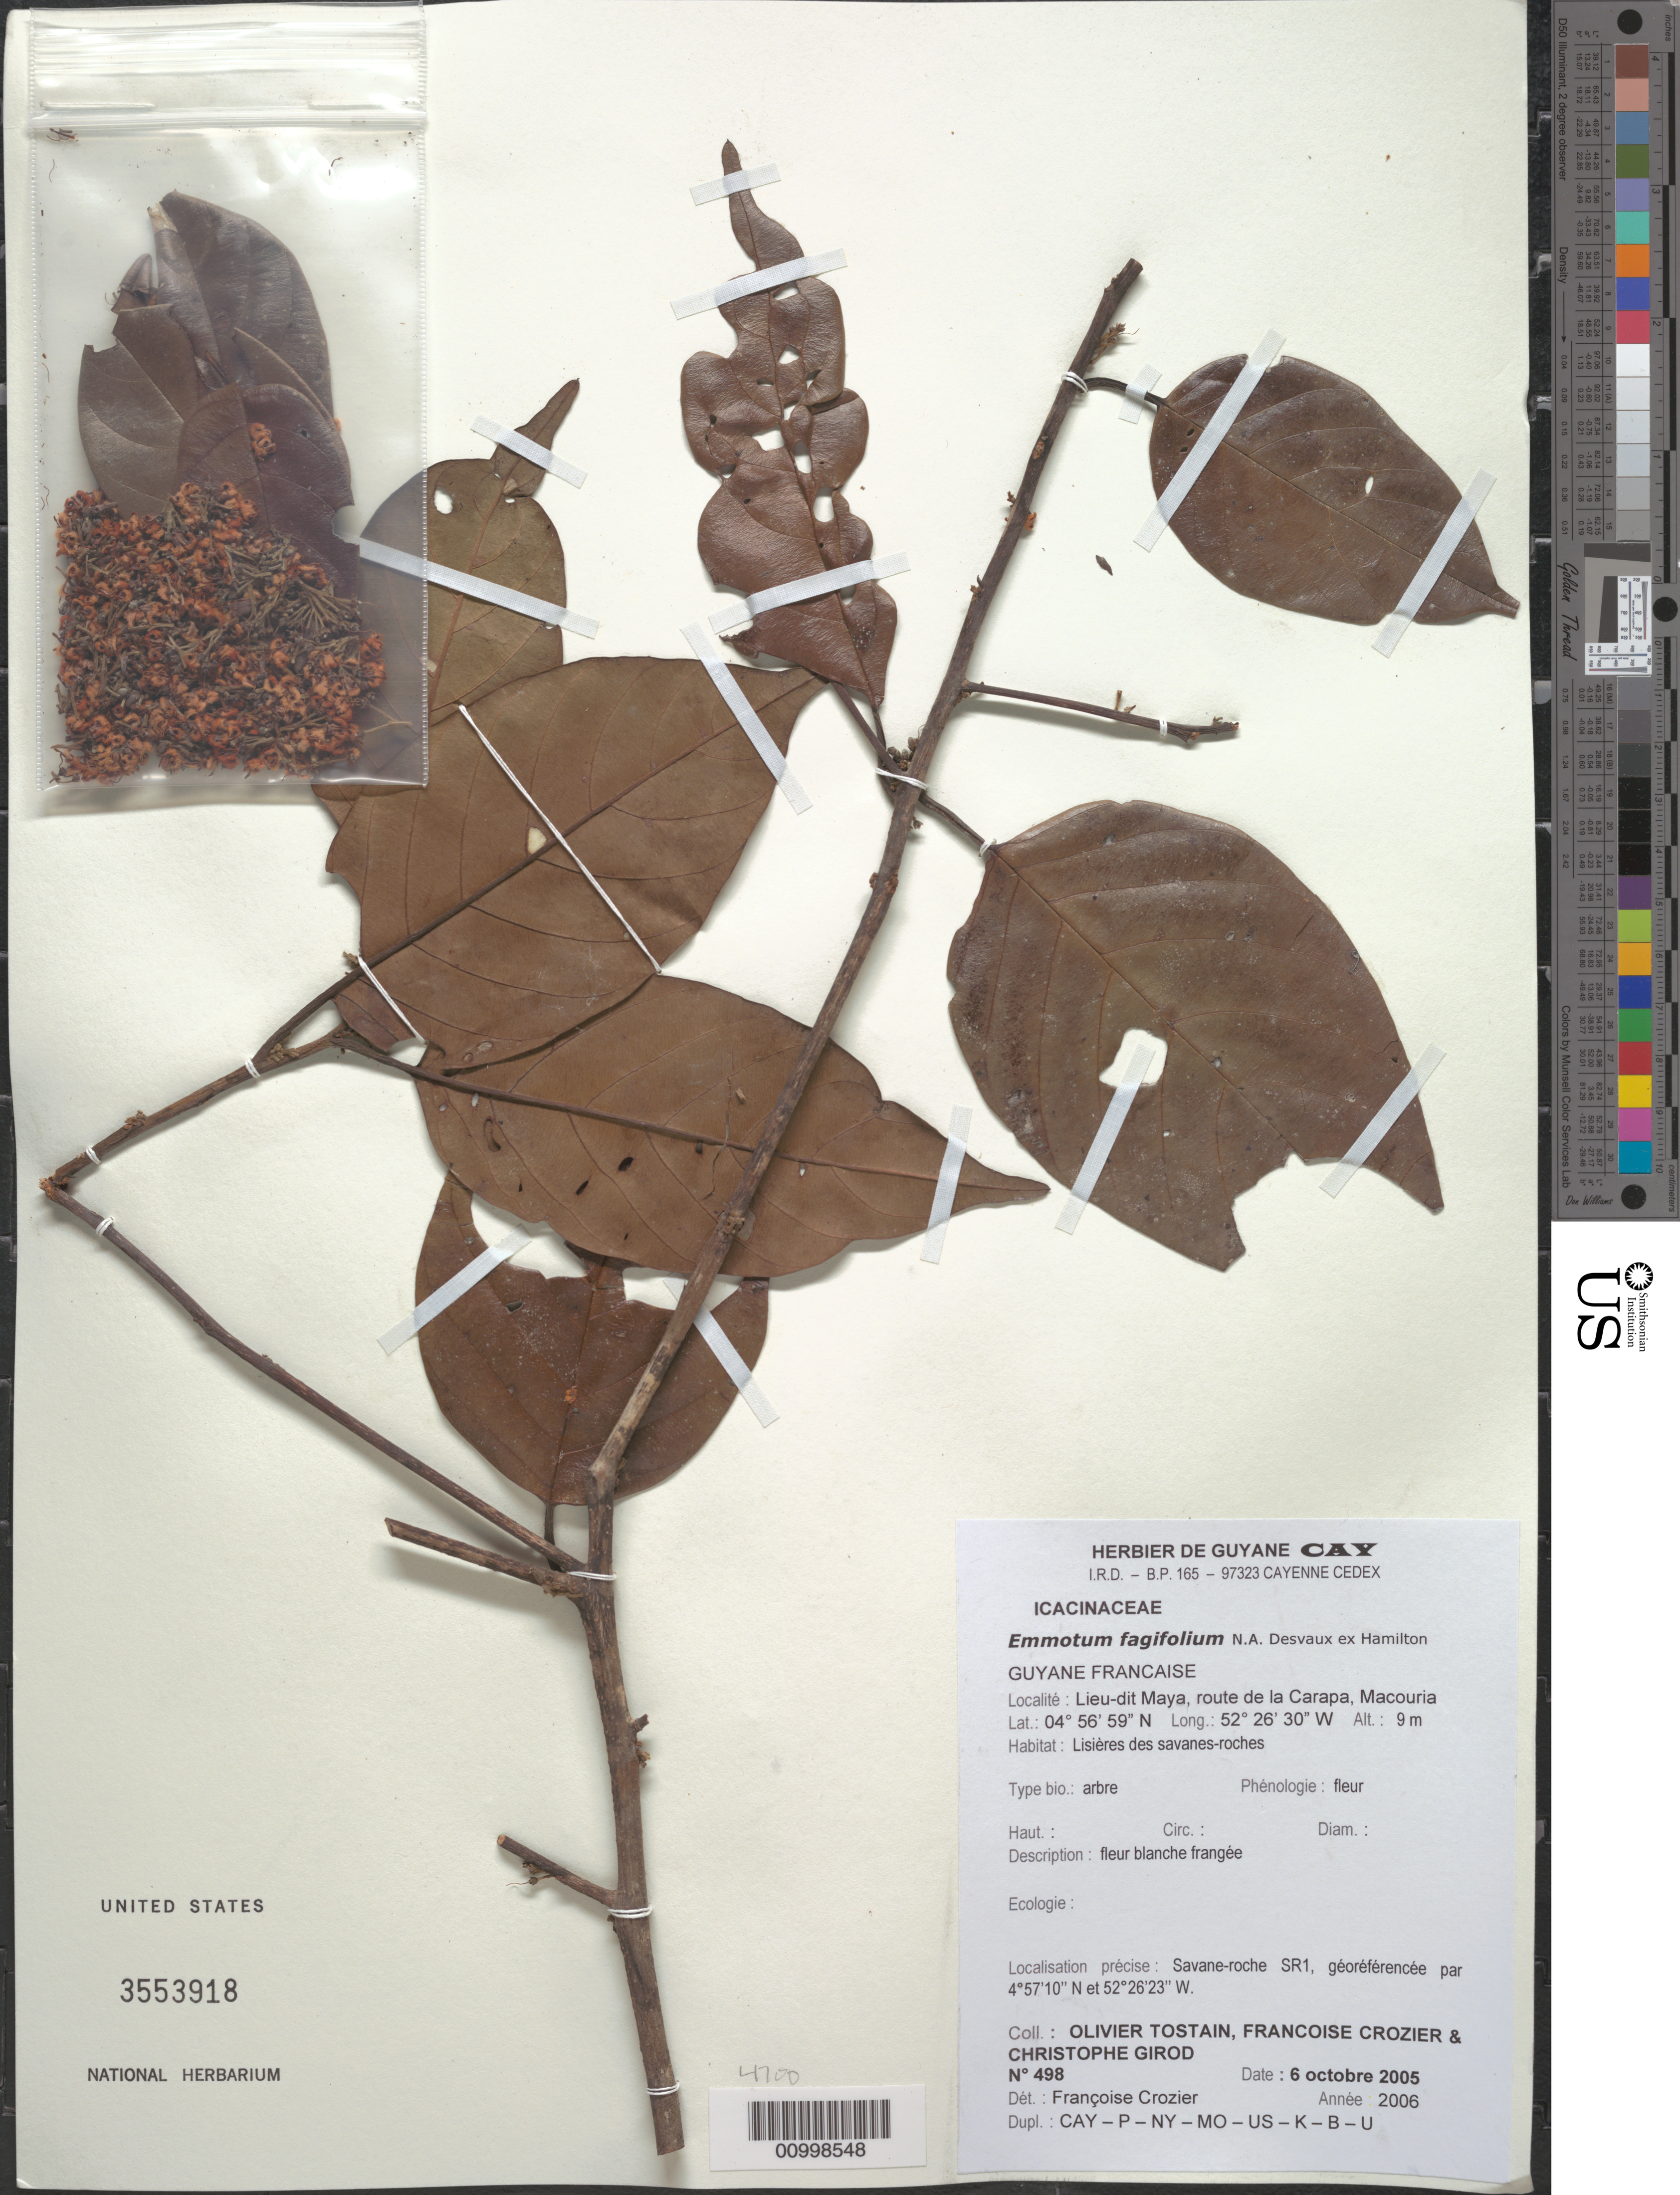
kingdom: Plantae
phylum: Tracheophyta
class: Magnoliopsida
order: Metteniusales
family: Metteniusaceae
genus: Emmotum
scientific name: Emmotum fagifolium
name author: Desv. ex Ham.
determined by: Crozier, F.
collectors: O. Tostain, F. Crozier & C. Girod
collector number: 498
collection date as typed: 6-Oct-05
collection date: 2005-10-06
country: French Guiana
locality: Lieu-dit Maya, route de la Carapa, Macouria. Savane-roche SR1, georeference par 4º57'10"N et 52º26'23"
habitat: Lisieres des savanes-roches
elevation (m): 9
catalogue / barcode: US 3553918